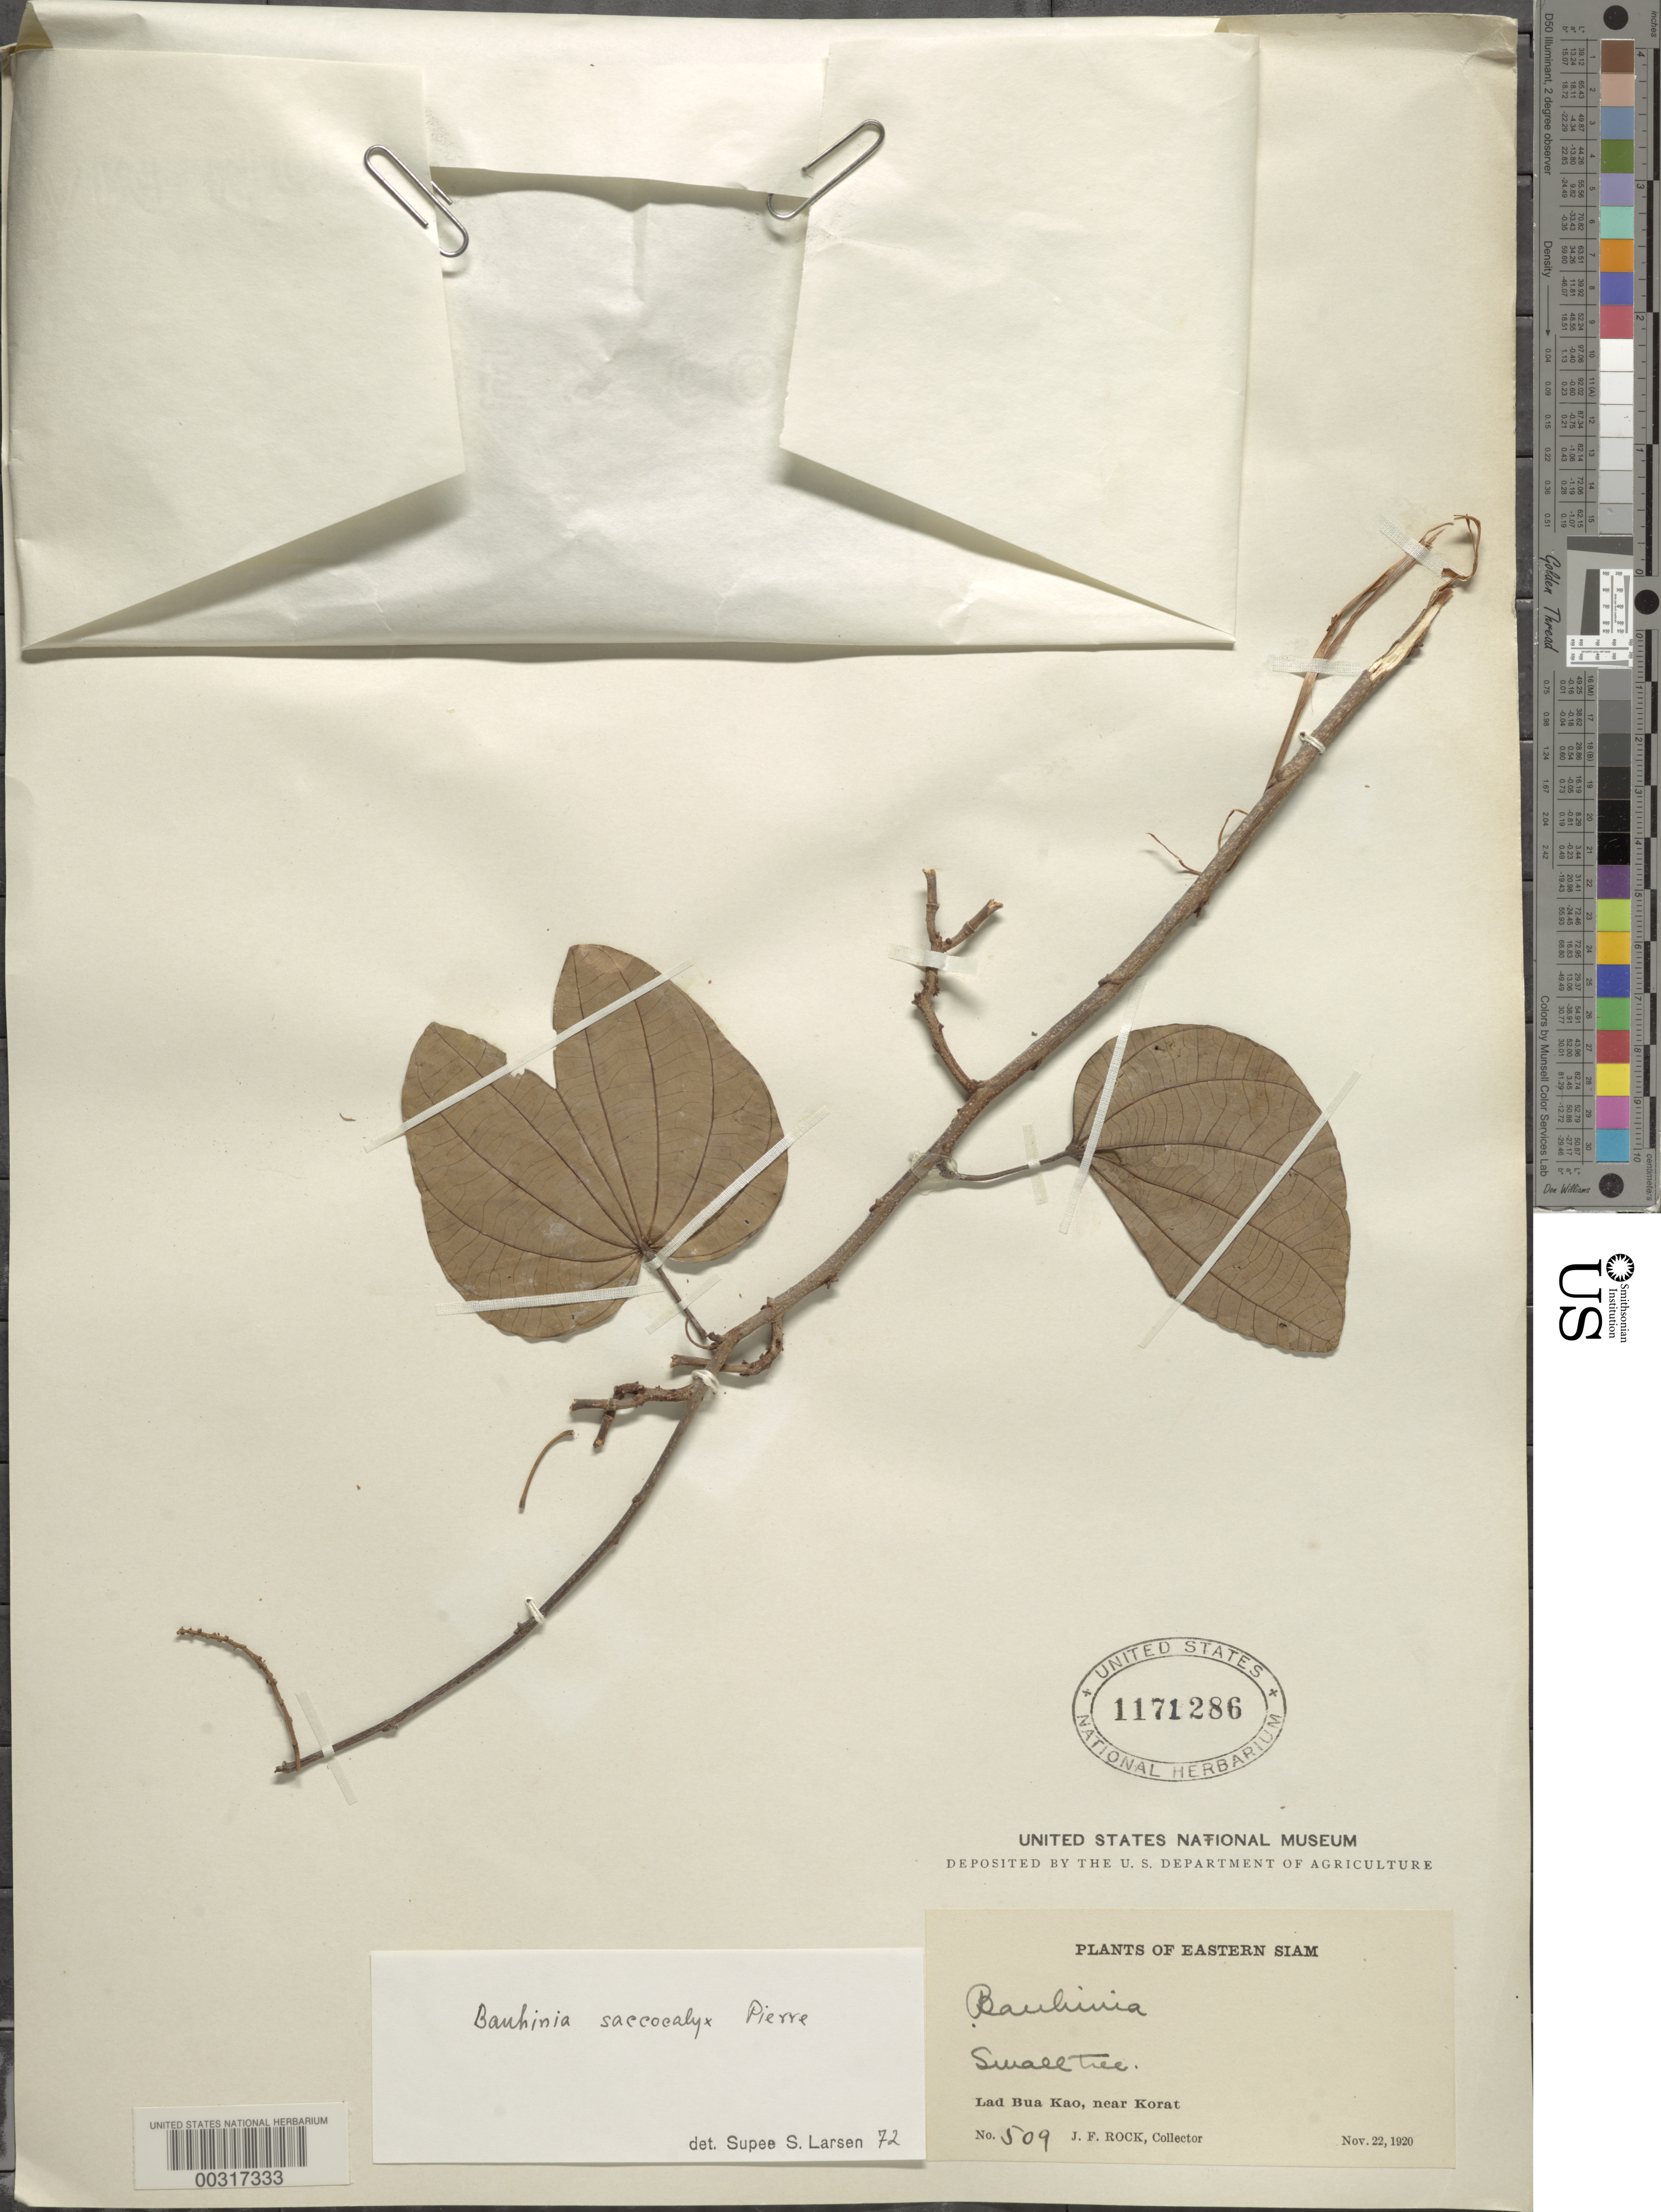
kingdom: Plantae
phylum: Tracheophyta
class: Magnoliopsida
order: Fabales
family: Fabaceae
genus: Bauhinia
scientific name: Bauhinia saccocalyx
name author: Pierre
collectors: J. F. Rock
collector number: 509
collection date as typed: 22 Nov 1920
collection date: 1920-11-22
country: Thailand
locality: Lad bua kao, near korat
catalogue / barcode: US 1171286